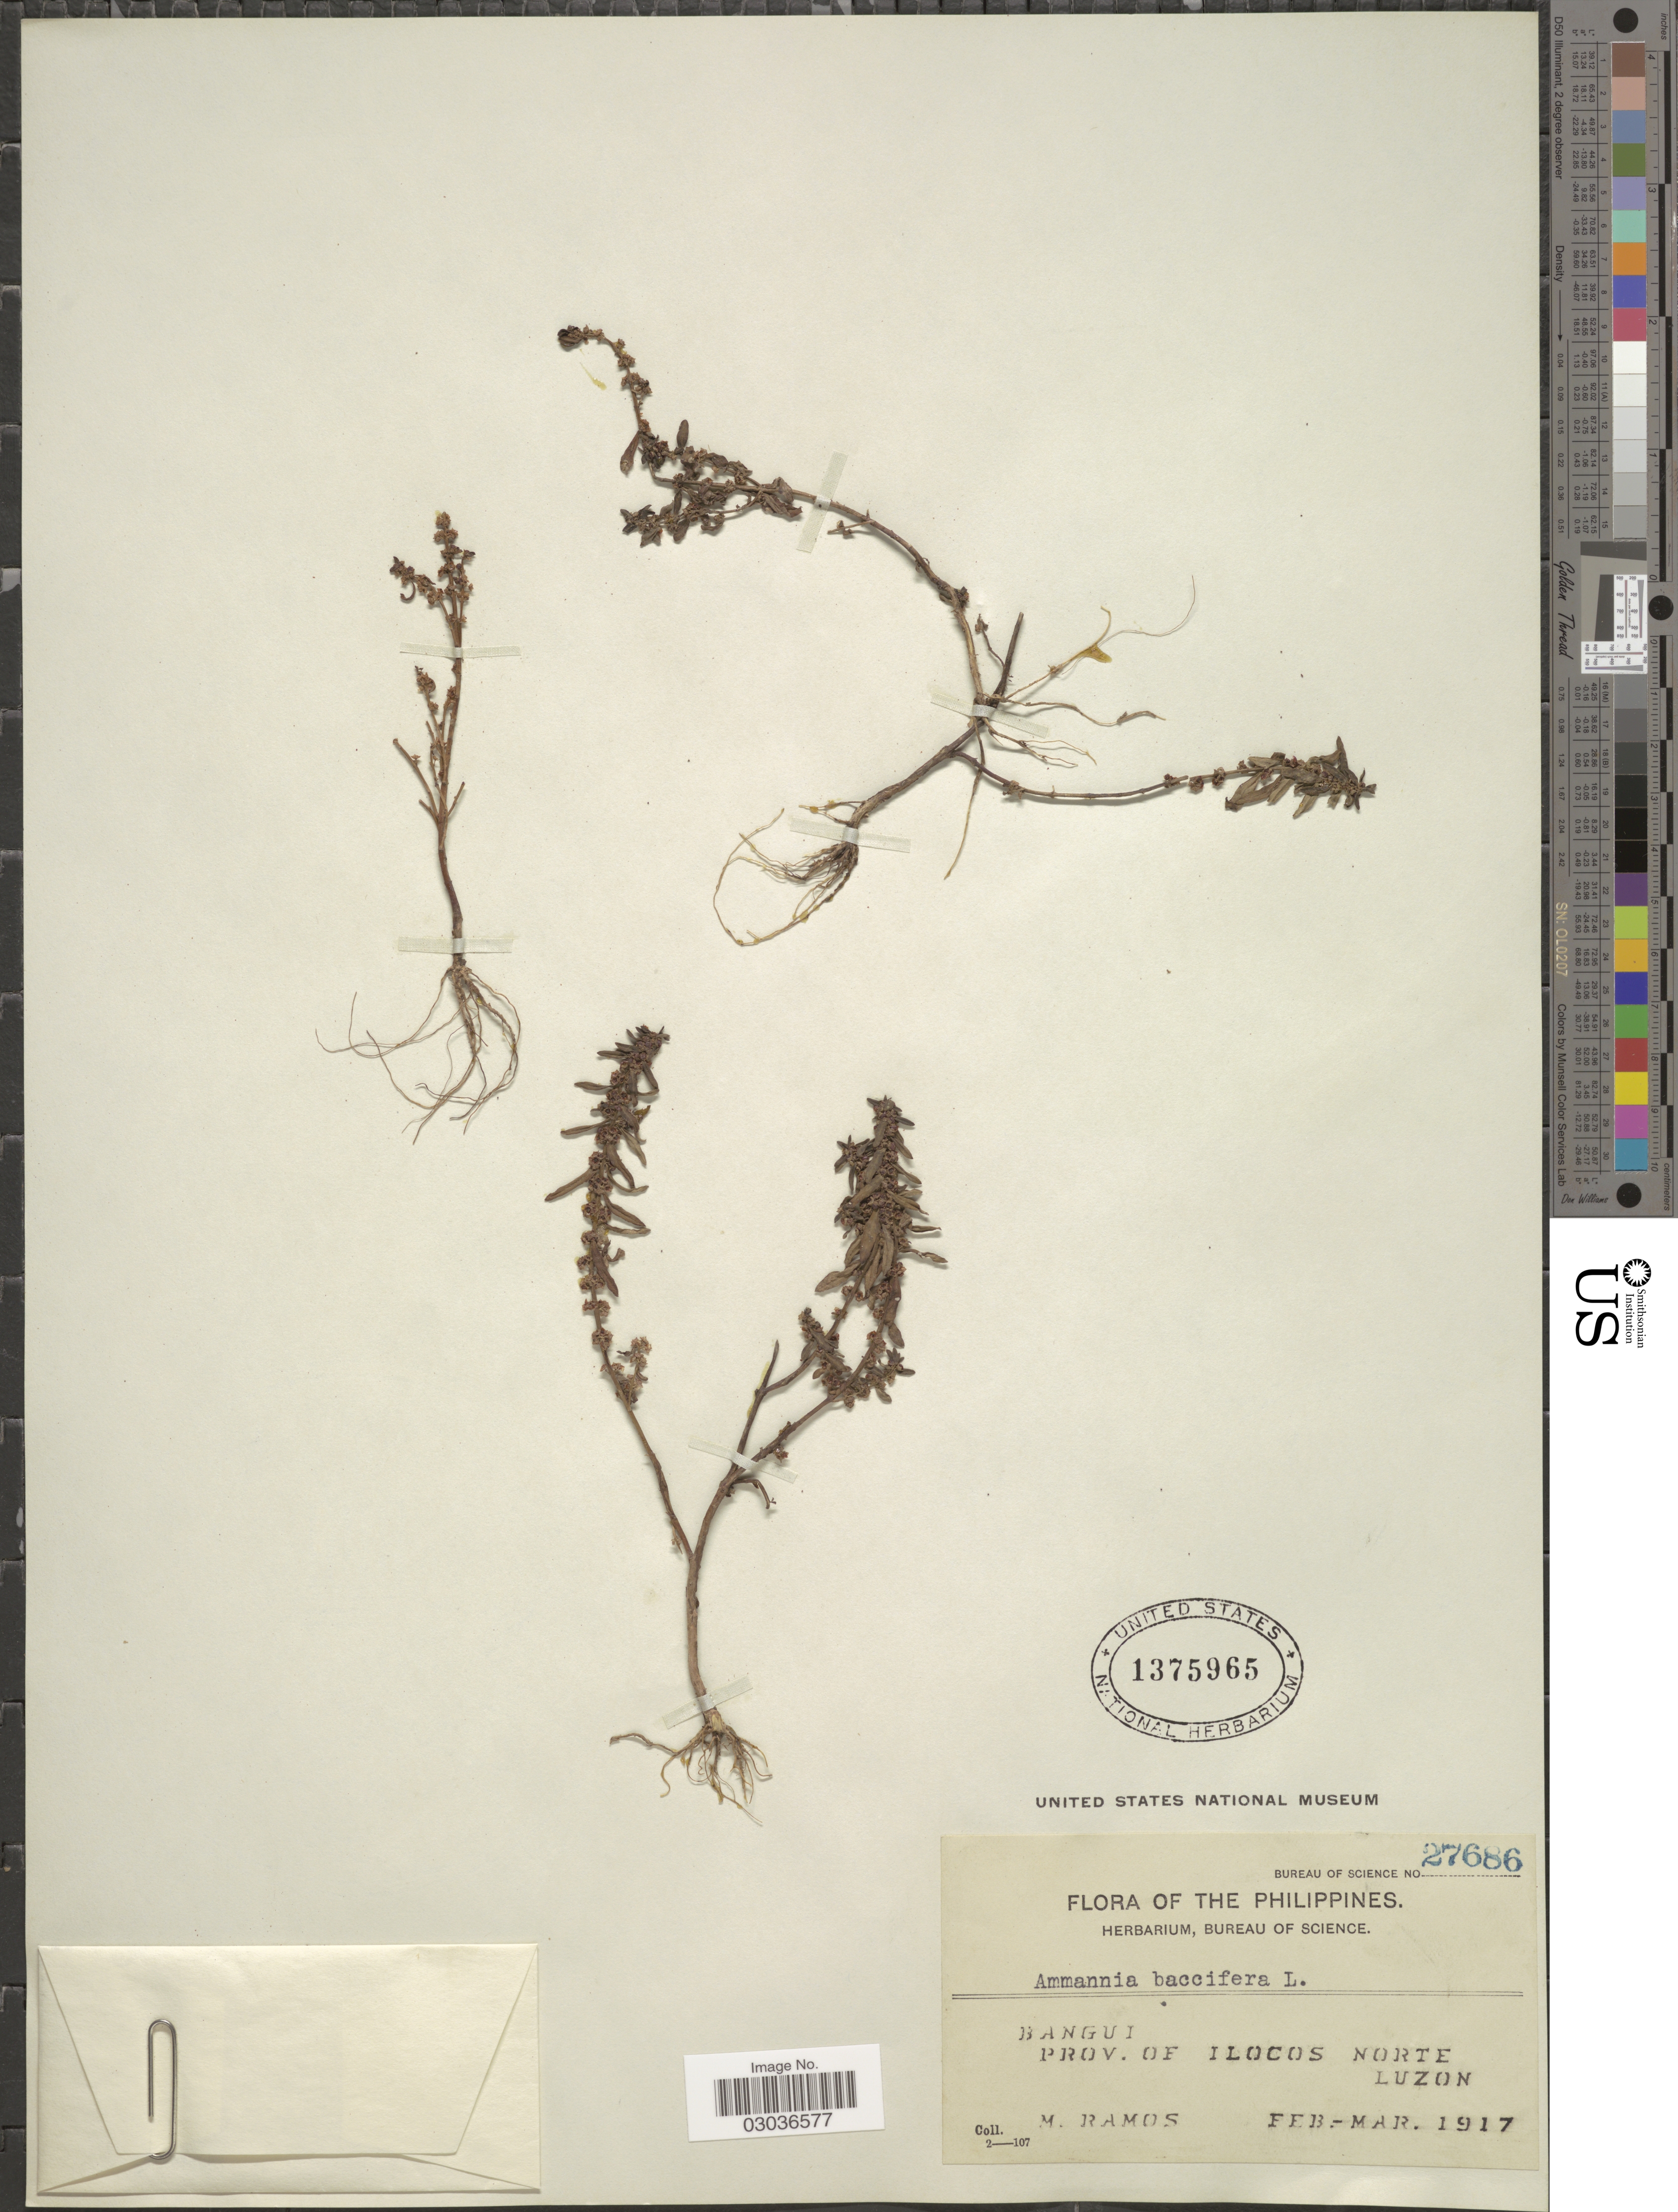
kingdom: Plantae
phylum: Tracheophyta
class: Magnoliopsida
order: Myrtales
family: Lythraceae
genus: Ammannia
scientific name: Ammannia baccifera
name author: L.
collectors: M. Ramos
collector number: Bureau of Science 27686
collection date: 1917-02/1917-03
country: Philippines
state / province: Ilocos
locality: Bangui. Prov. of Ilocos Norte. Luzon.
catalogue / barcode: US 1375965